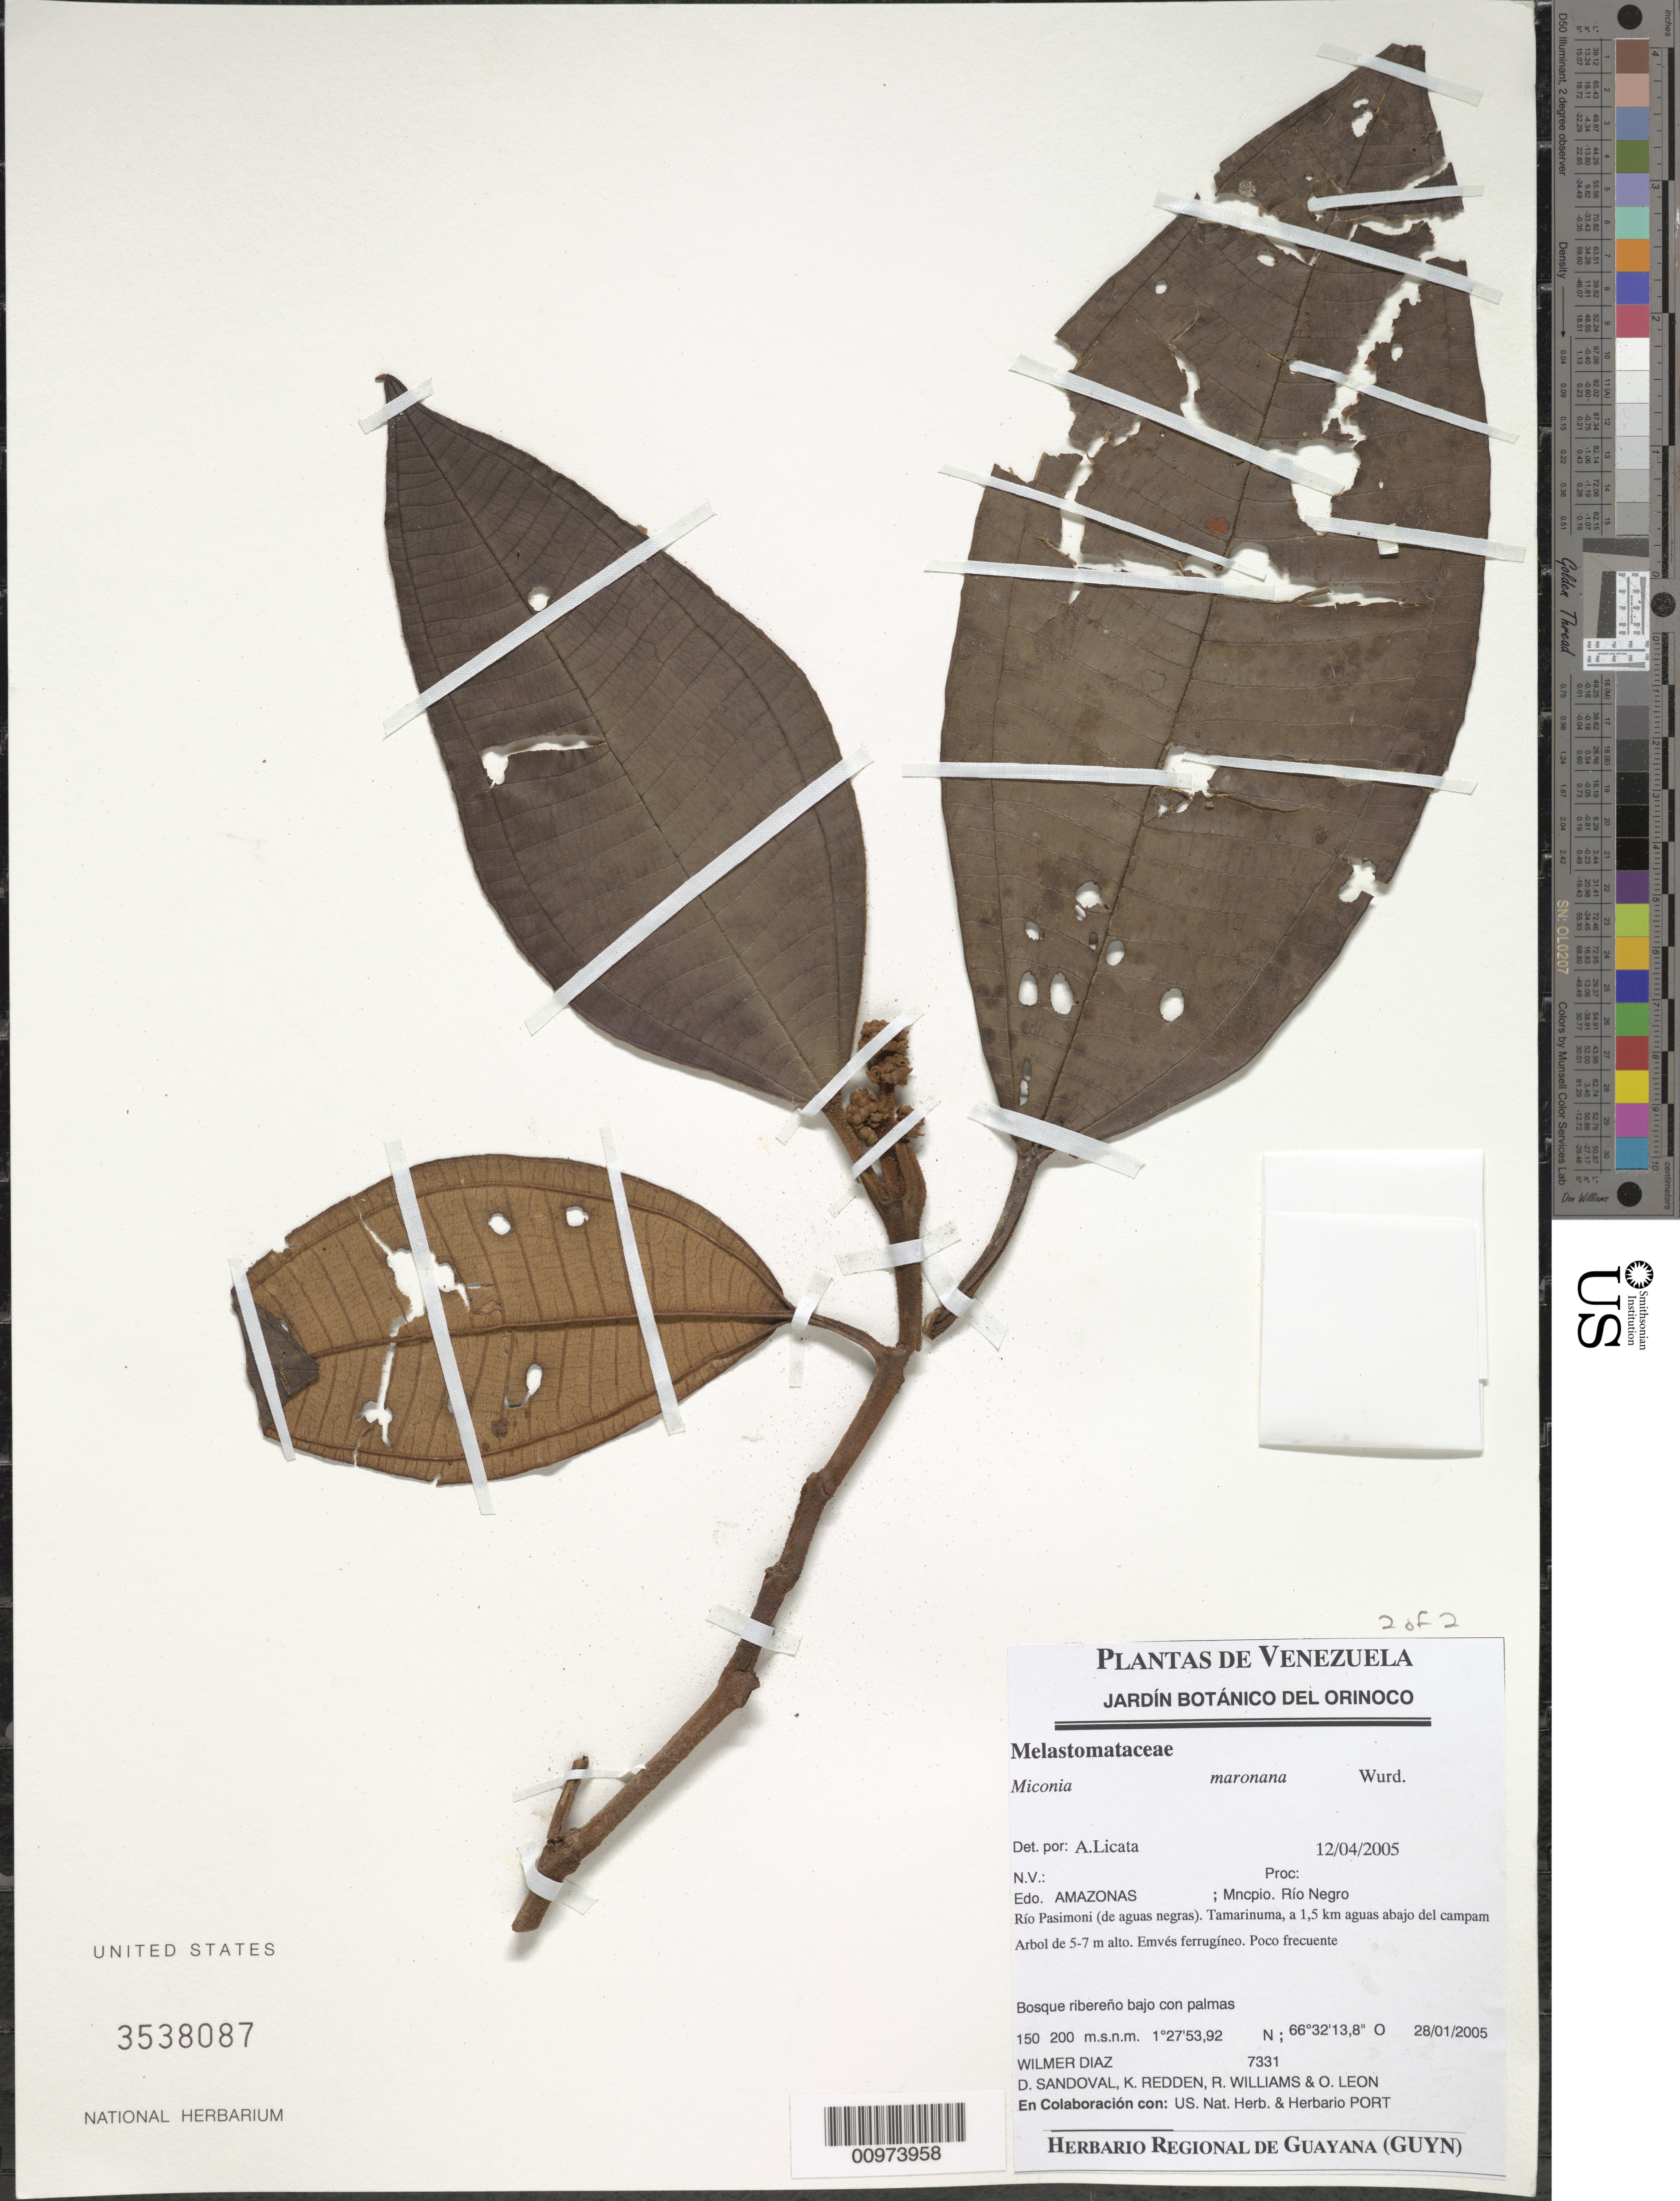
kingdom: Plantae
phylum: Tracheophyta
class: Magnoliopsida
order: Myrtales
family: Melastomataceae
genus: Miconia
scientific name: Miconia maroana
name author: Wurdack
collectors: W. Díaz P., D. Sandoval, K. M. Redden, R. Williams & O. León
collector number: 7331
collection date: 2005-01-28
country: Venezuela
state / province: Amazonas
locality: Mncpio. Río Negro. Río Pasimoni (de aguas negras). Tamarinuma, a 1.5 km aguas abajo del campam.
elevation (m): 150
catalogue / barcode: US 3538087